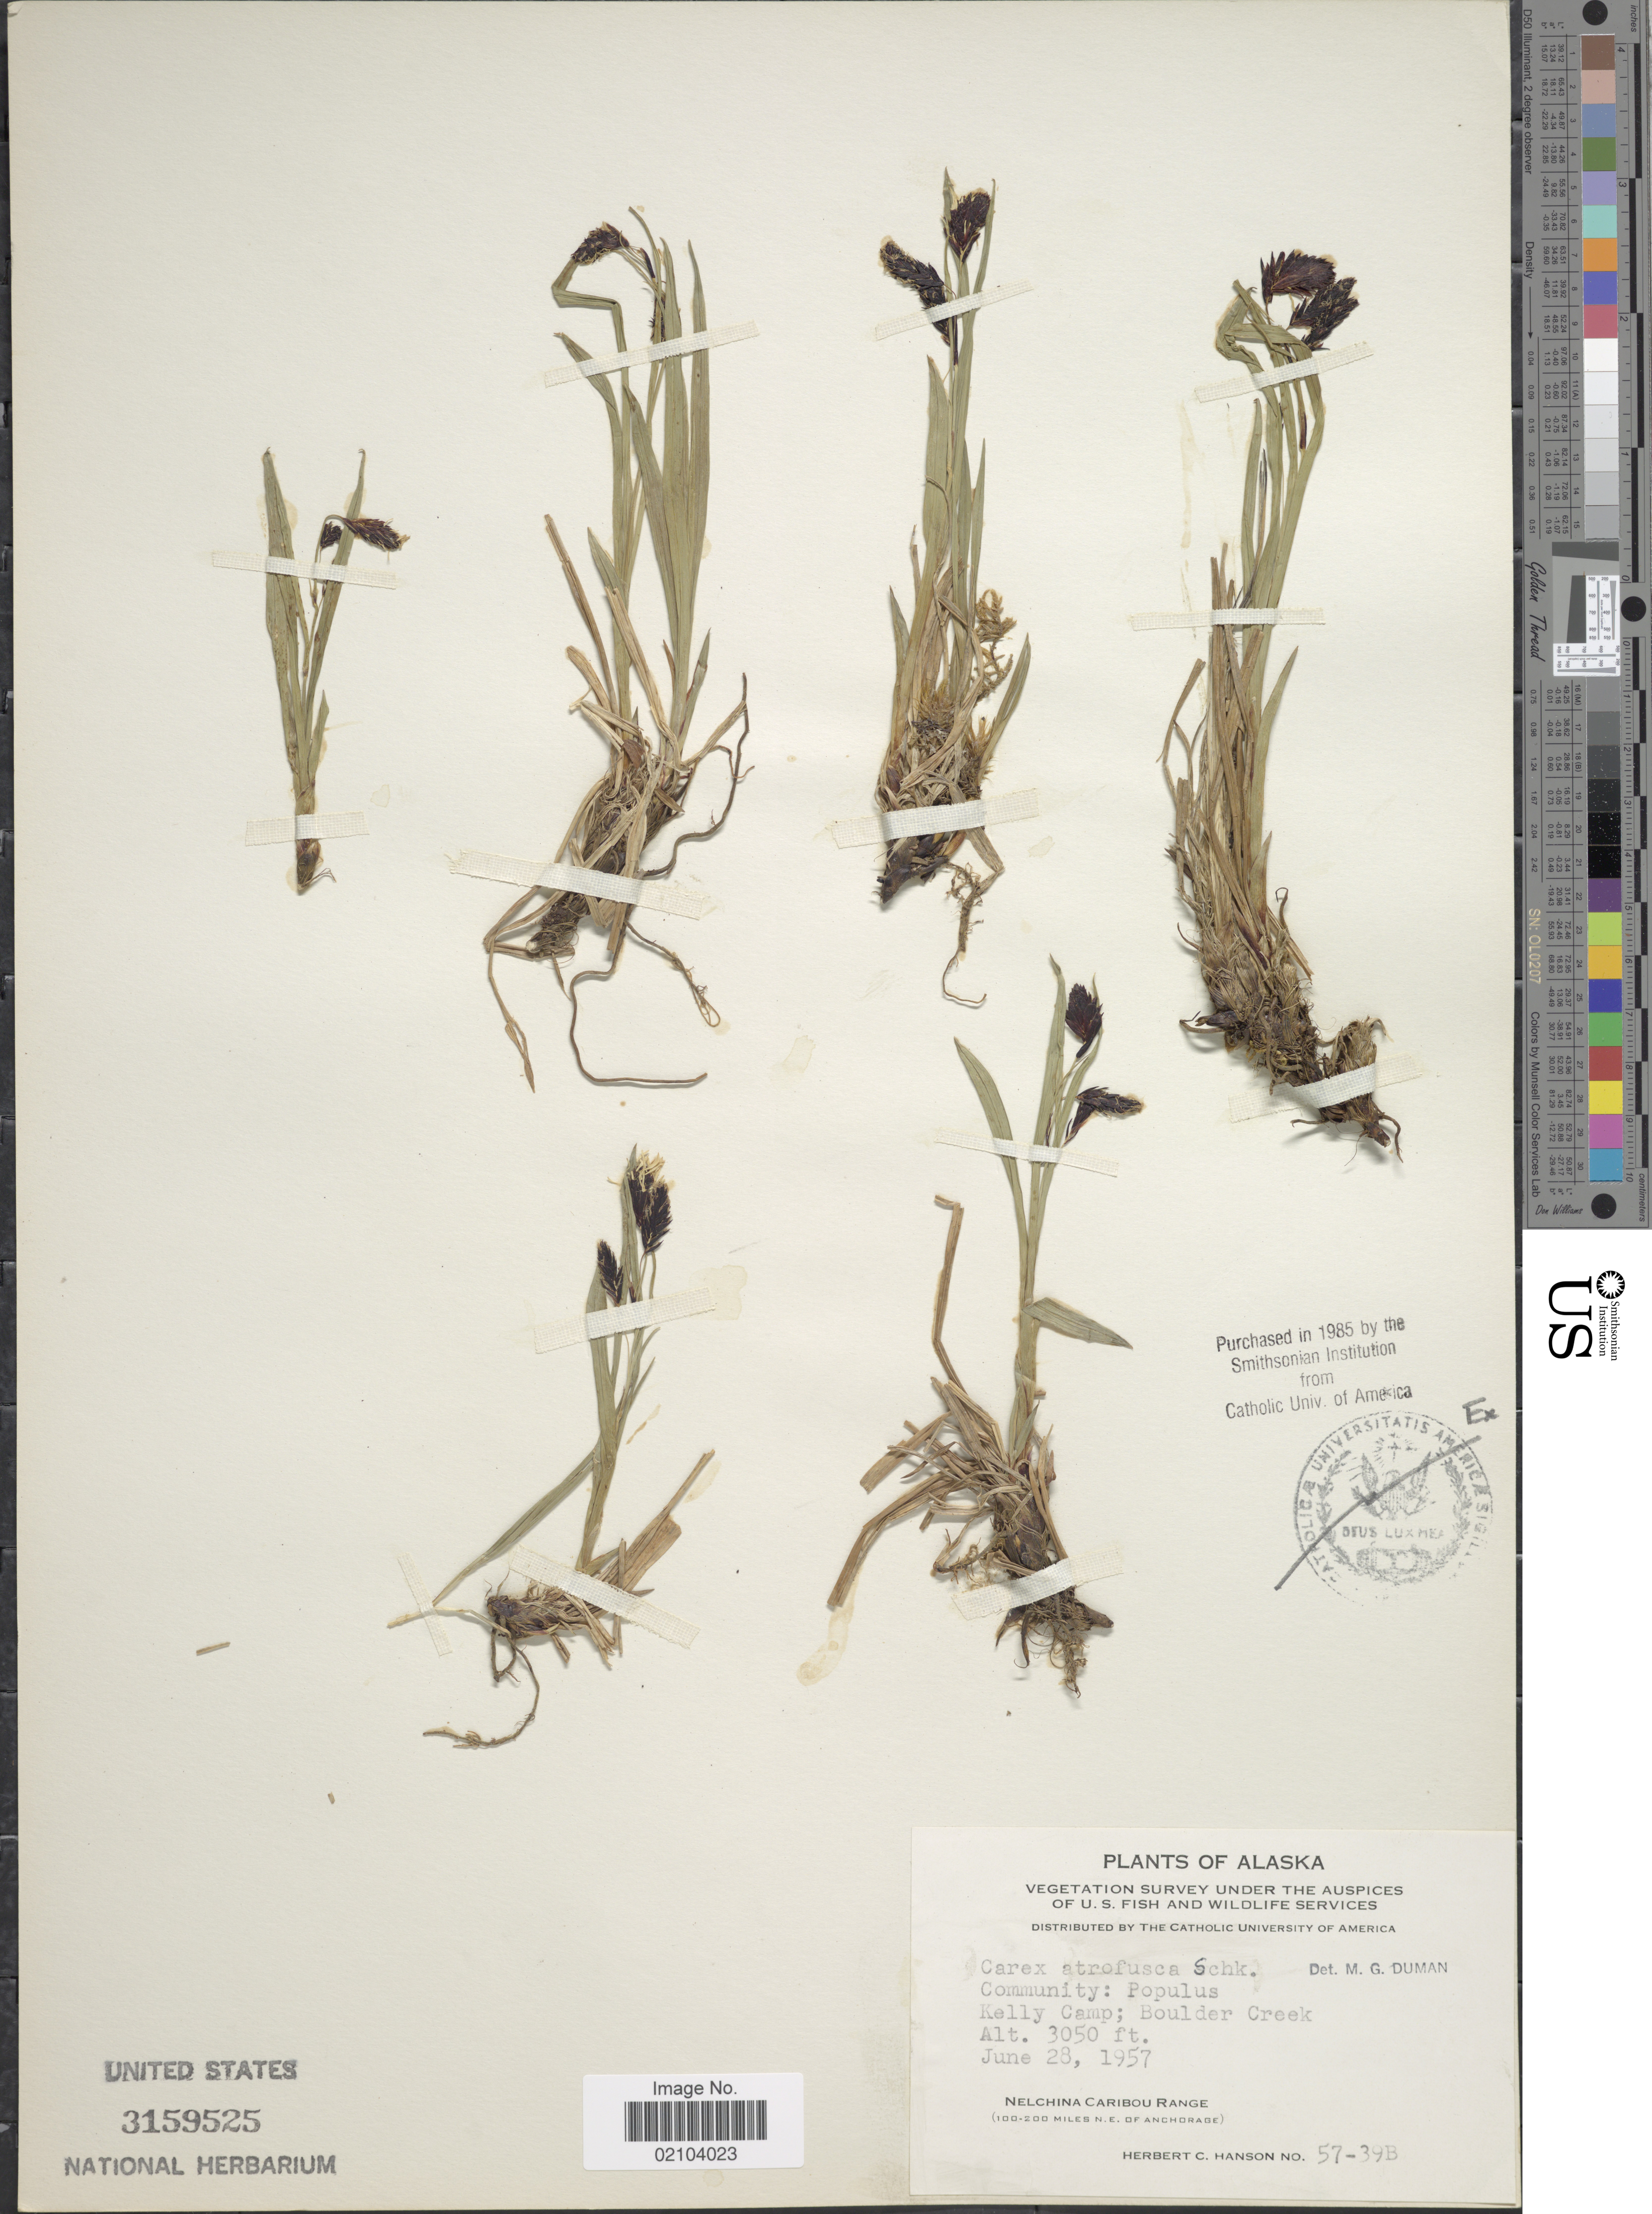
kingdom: Plantae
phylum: Tracheophyta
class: Liliopsida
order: Poales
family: Cyperaceae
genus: Carex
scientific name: Carex atrofusca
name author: Schkuhr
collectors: H. Hanson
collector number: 57-39B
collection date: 1957-06-28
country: United States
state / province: Alaska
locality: Kelly Camp; Boulder Creek. Nelchina Caribou Range (100-200 miles N.E. of Anchorage)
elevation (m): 930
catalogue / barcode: US 3159525